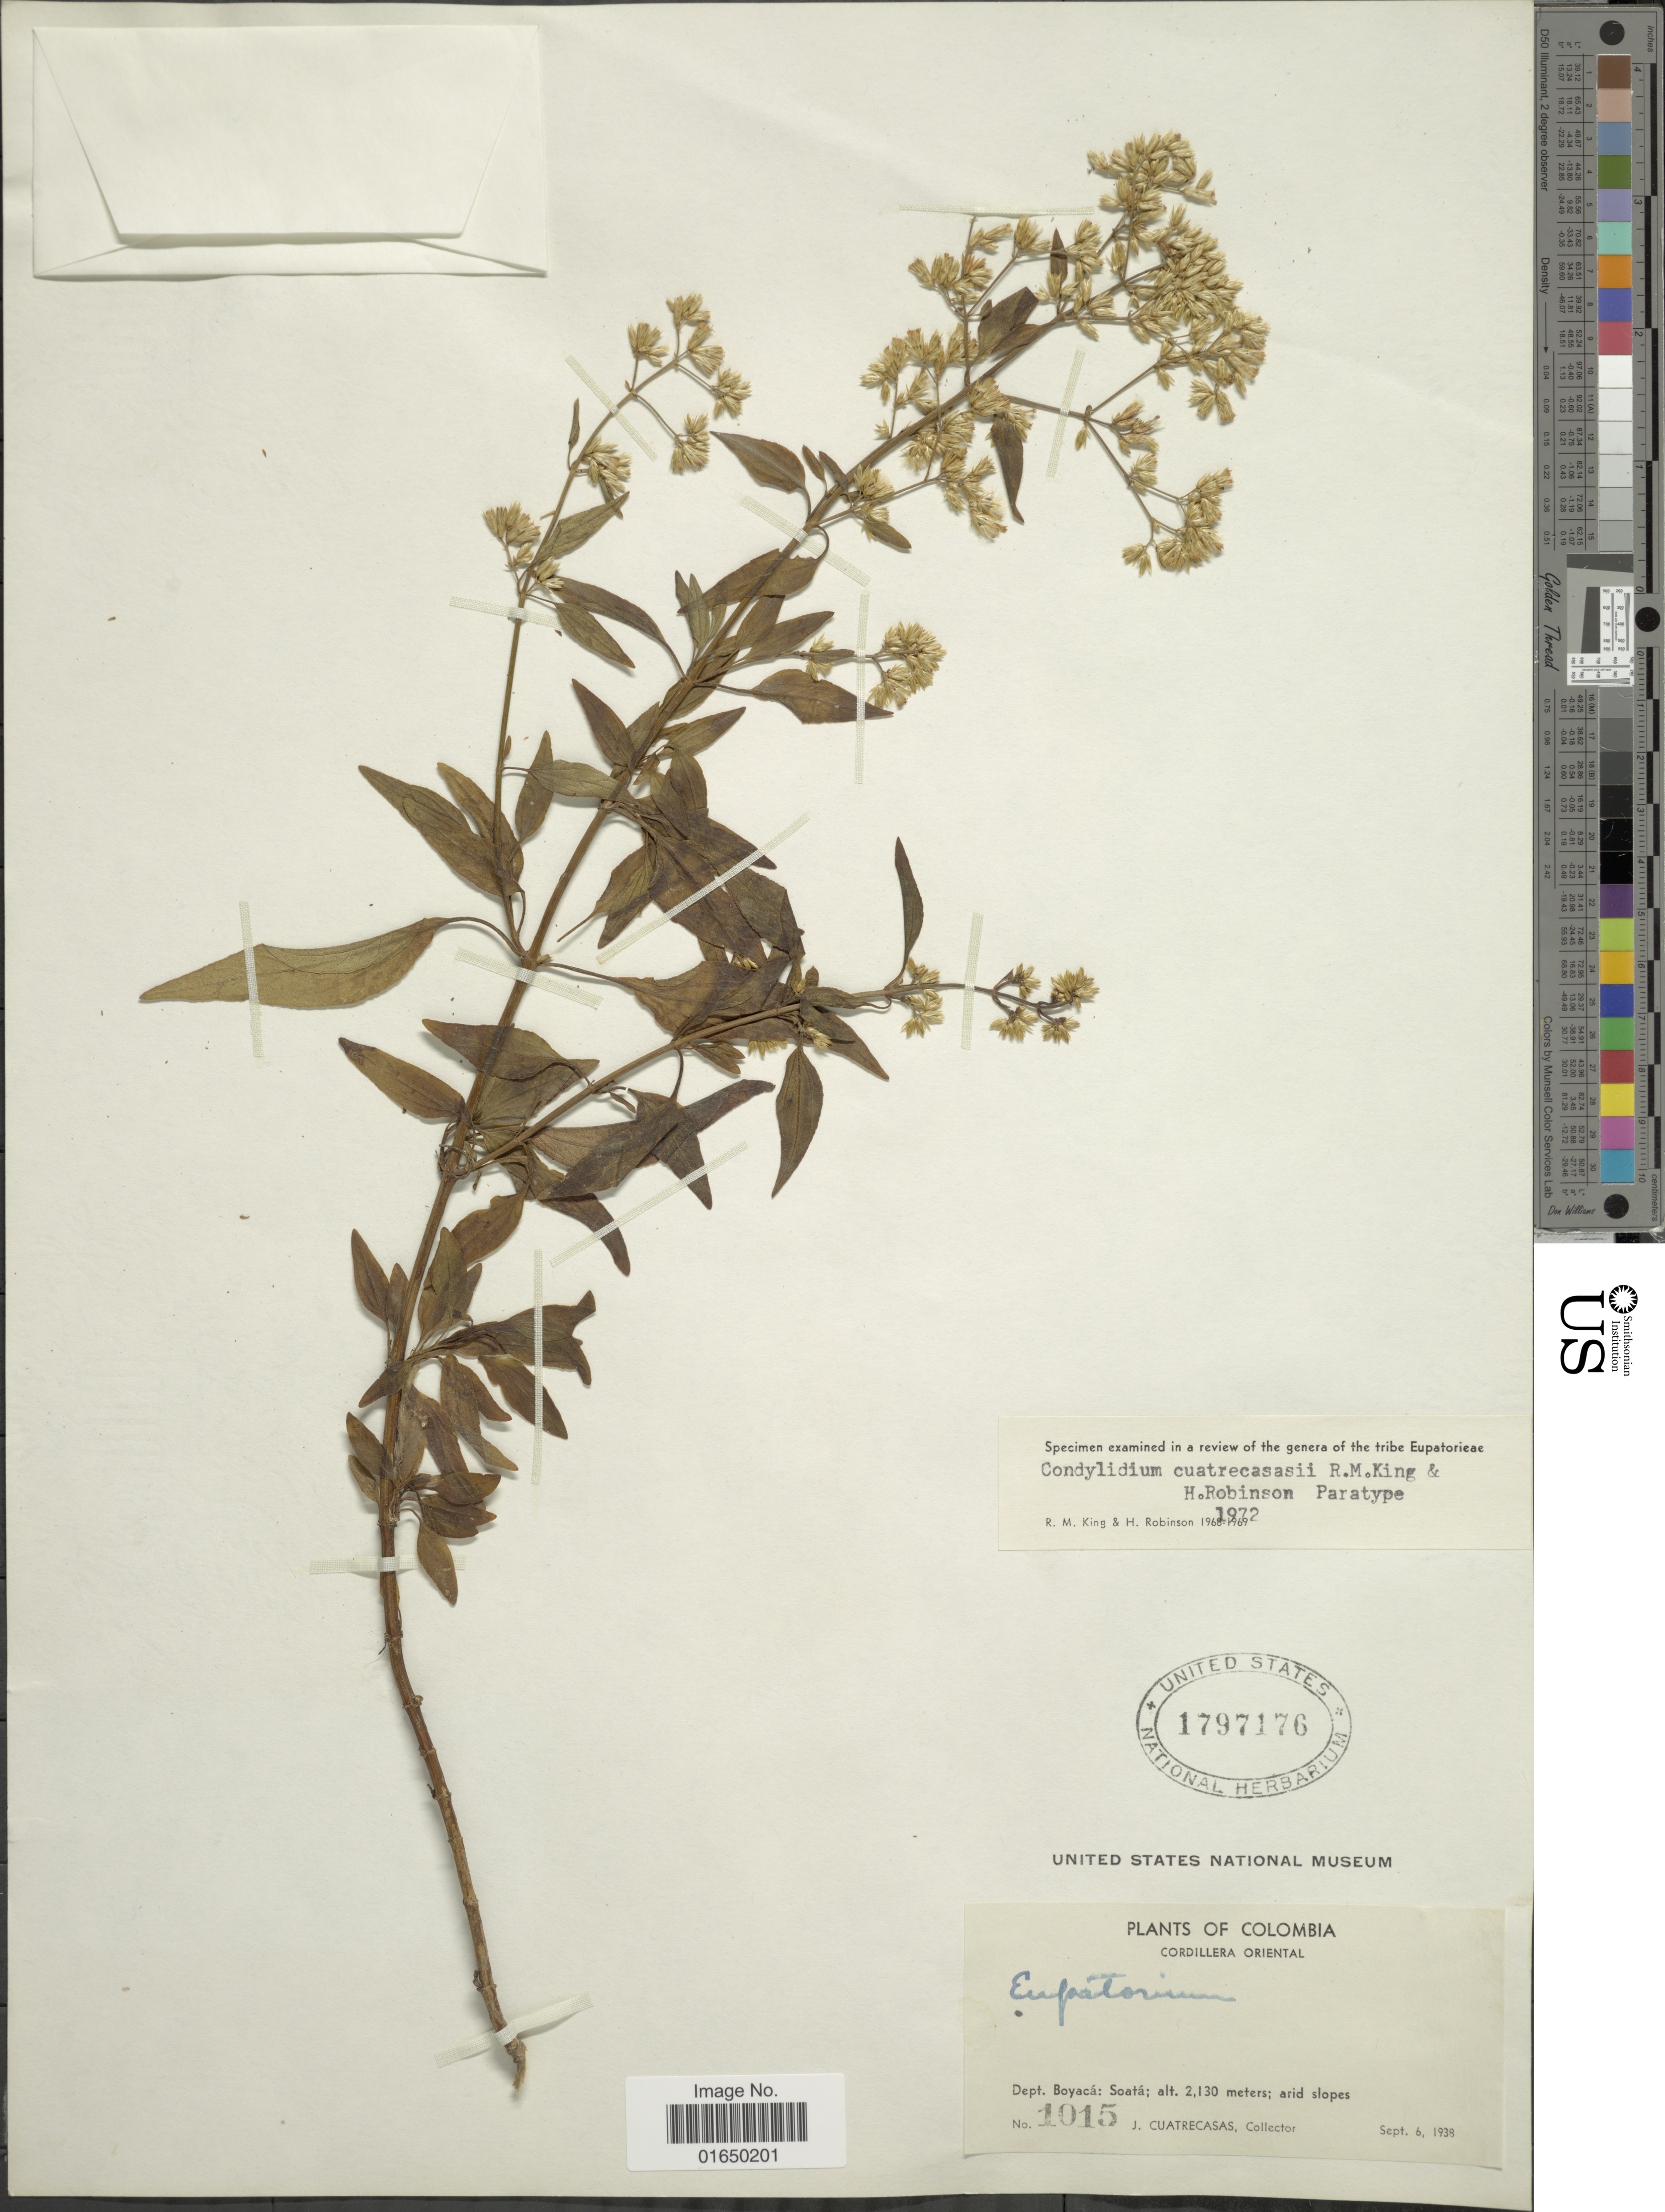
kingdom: Plantae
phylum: Tracheophyta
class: Magnoliopsida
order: Asterales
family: Asteraceae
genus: Condylidium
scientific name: Condylidium cuatrecasasii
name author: R.M. King & H. Rob.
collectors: J. Cuatrecasas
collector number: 1015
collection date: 1938-09-06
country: Colombia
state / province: Boyacá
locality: Cordillera Oriental, Dept. Boyacá: Soatá; arid slopes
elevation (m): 2130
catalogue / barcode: US 1797176